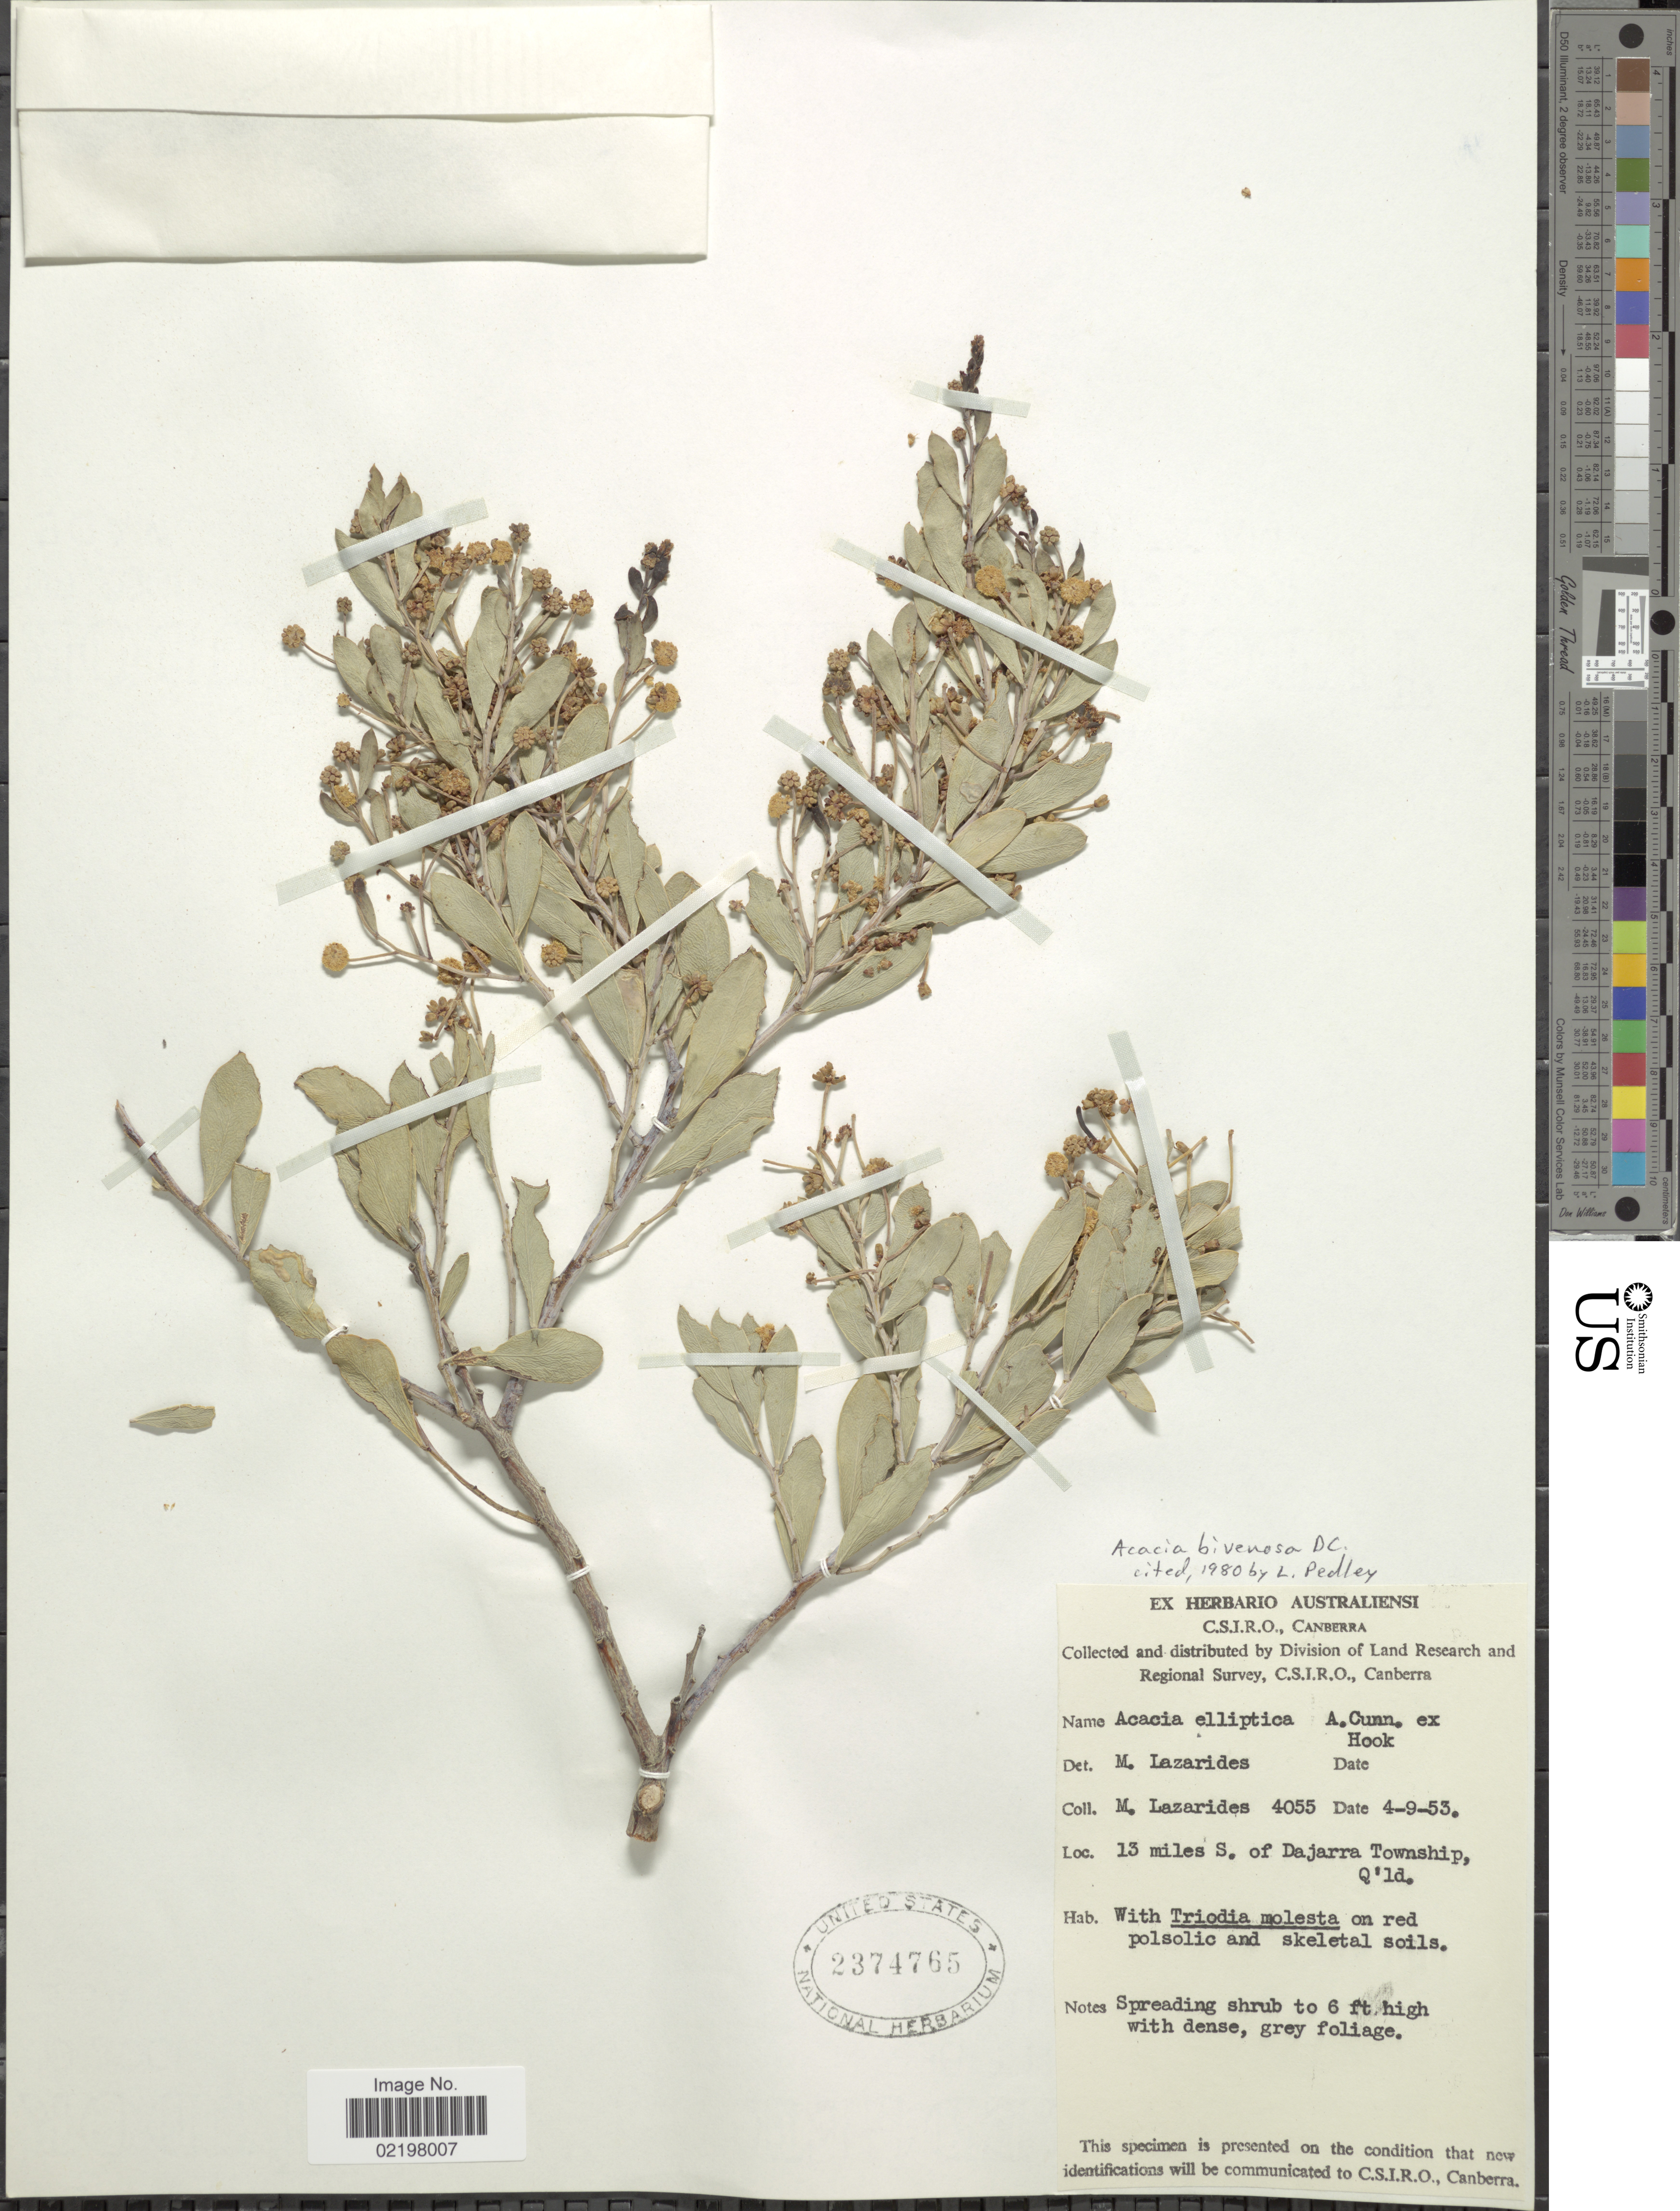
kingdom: Plantae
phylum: Tracheophyta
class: Magnoliopsida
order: Fabales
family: Fabaceae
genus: Acacia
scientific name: Acacia bivenosa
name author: DC.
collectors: M. Lazarides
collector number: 4055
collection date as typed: Transcribed d/m/y: 4/9/53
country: Australia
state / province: Queensland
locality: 13 miles S. Of Dajarra Township, Q' ld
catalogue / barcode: US 2374765